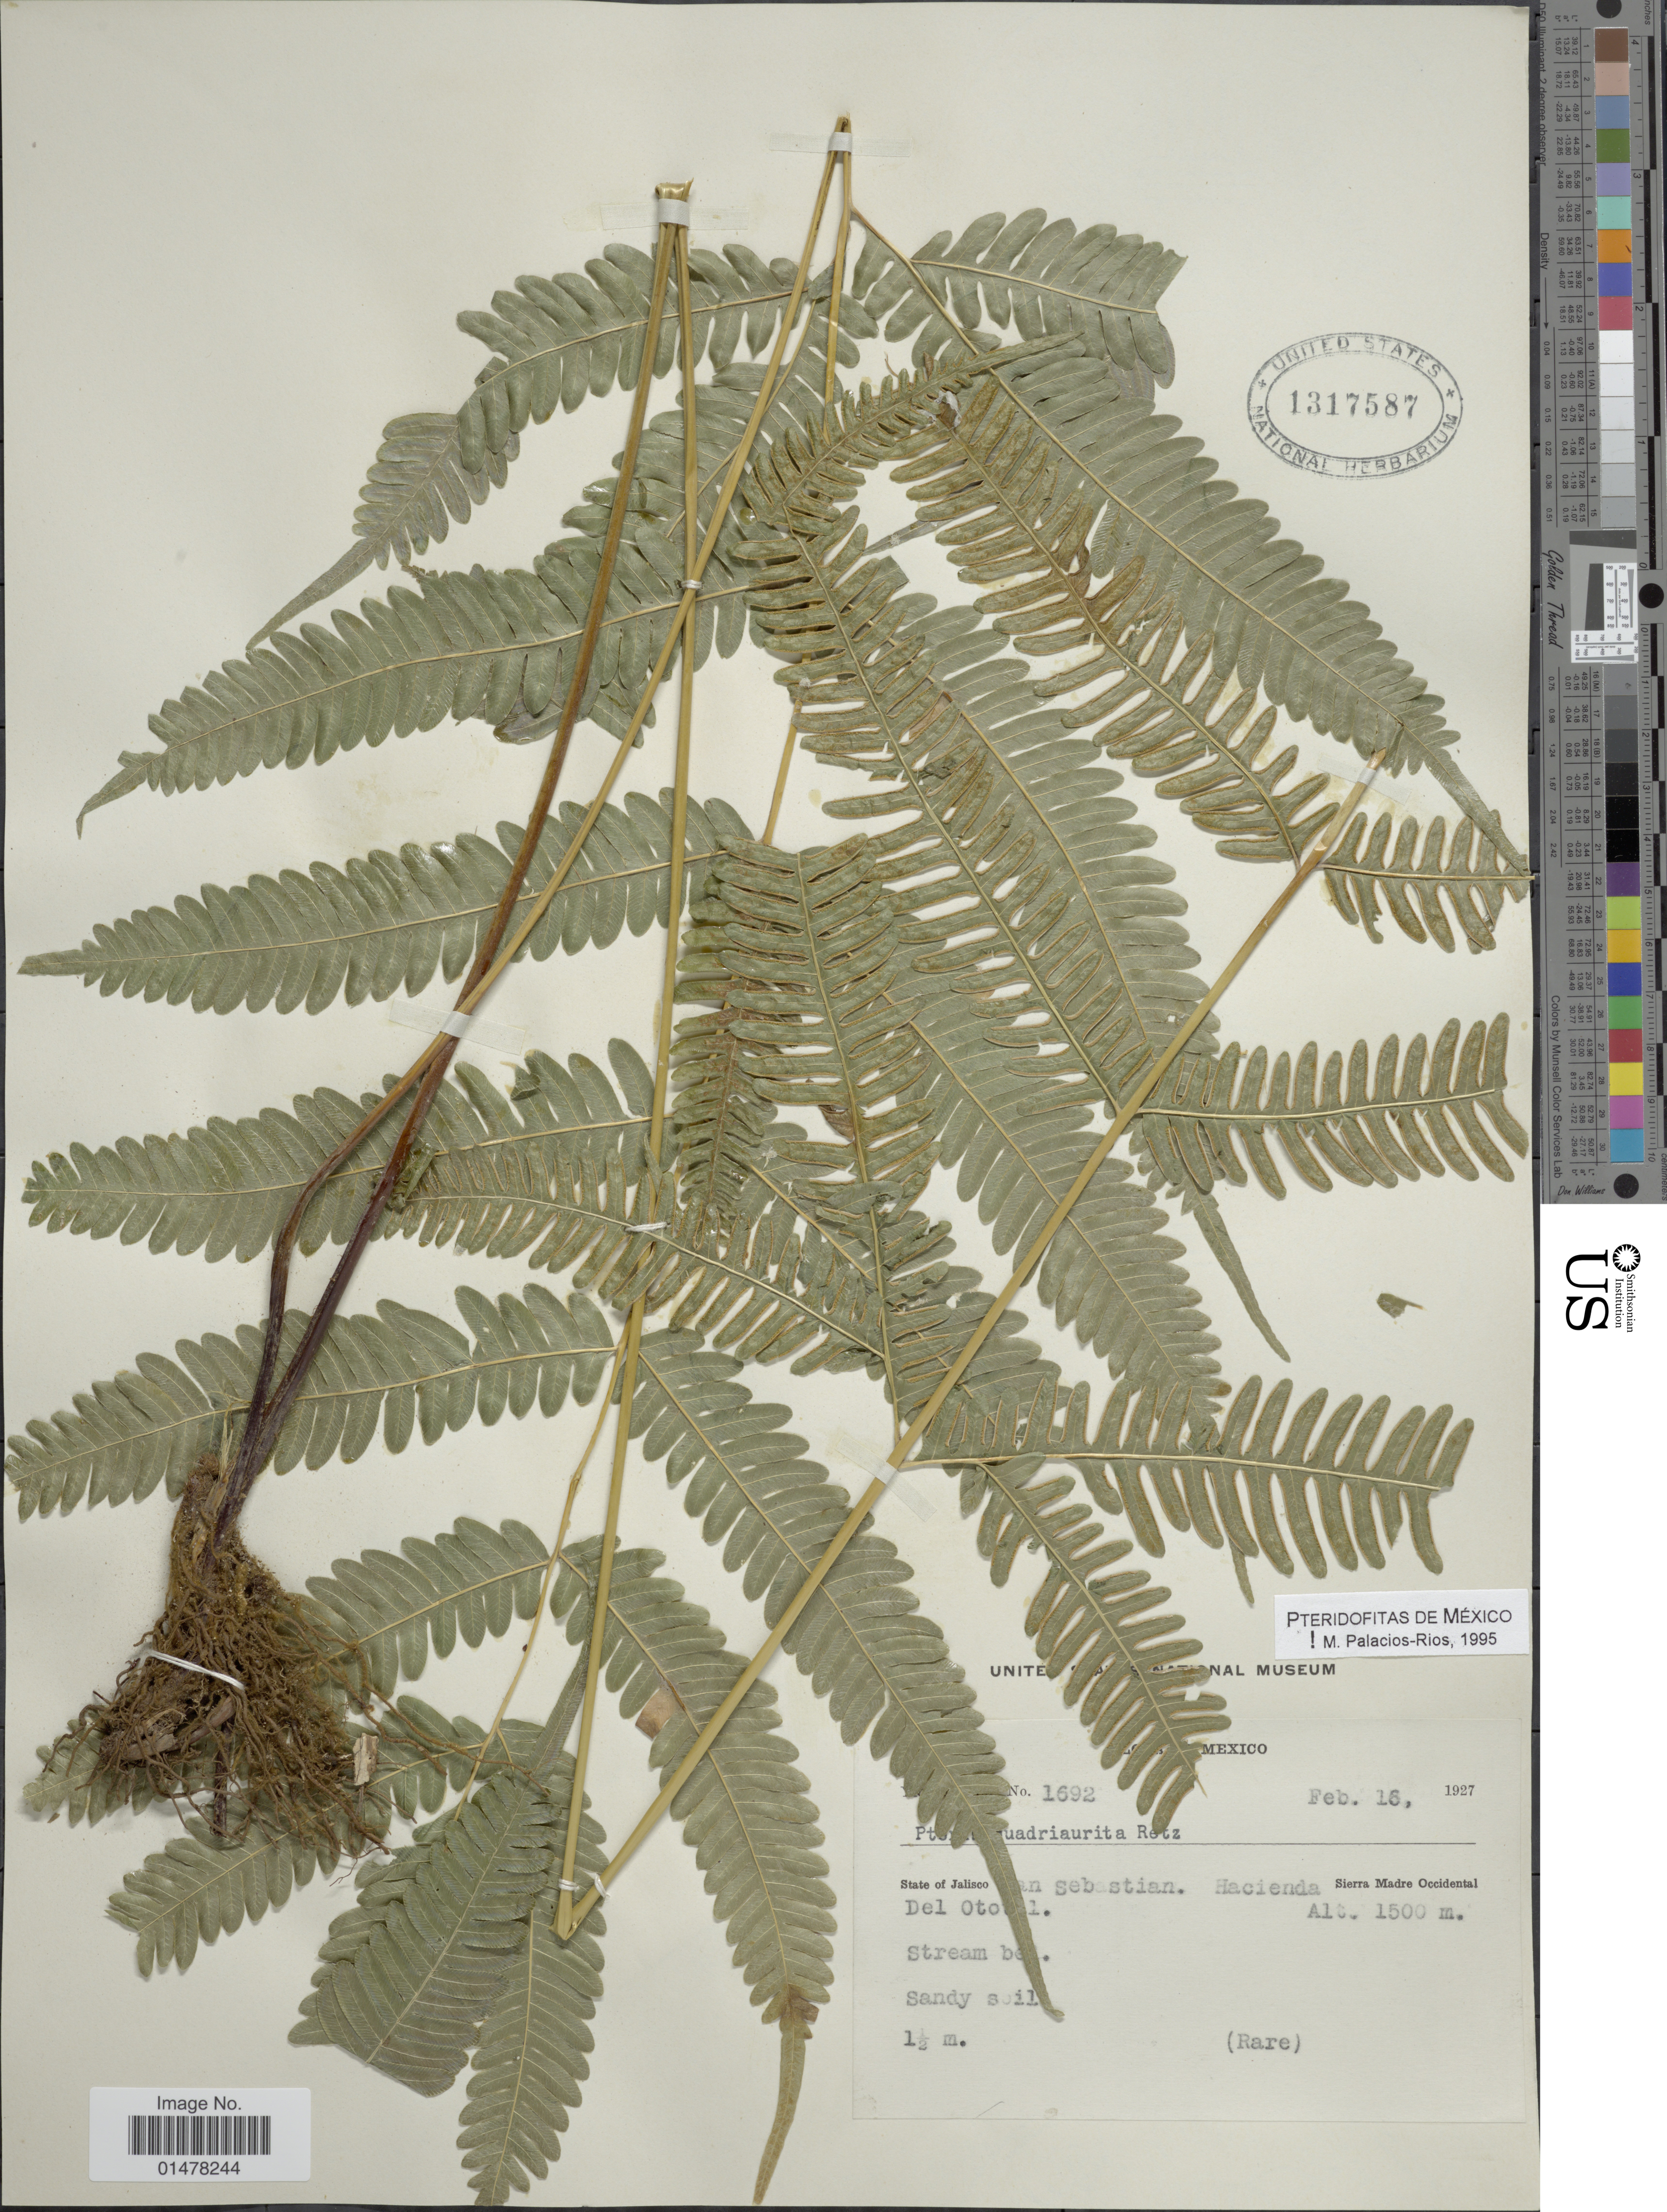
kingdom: Plantae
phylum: Tracheophyta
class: Polypodiopsida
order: Polypodiales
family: Pteridaceae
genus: Pteris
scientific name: Pteris quadriaurita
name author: Retz.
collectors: Y. Mexia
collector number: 1692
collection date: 1927-02-16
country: Mexico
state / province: Jalisco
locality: Mexico, State of Jalisco, San Sebastian, Hacianda, Sierra madre occidental, del Ototal.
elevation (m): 1500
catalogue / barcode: US 1317587